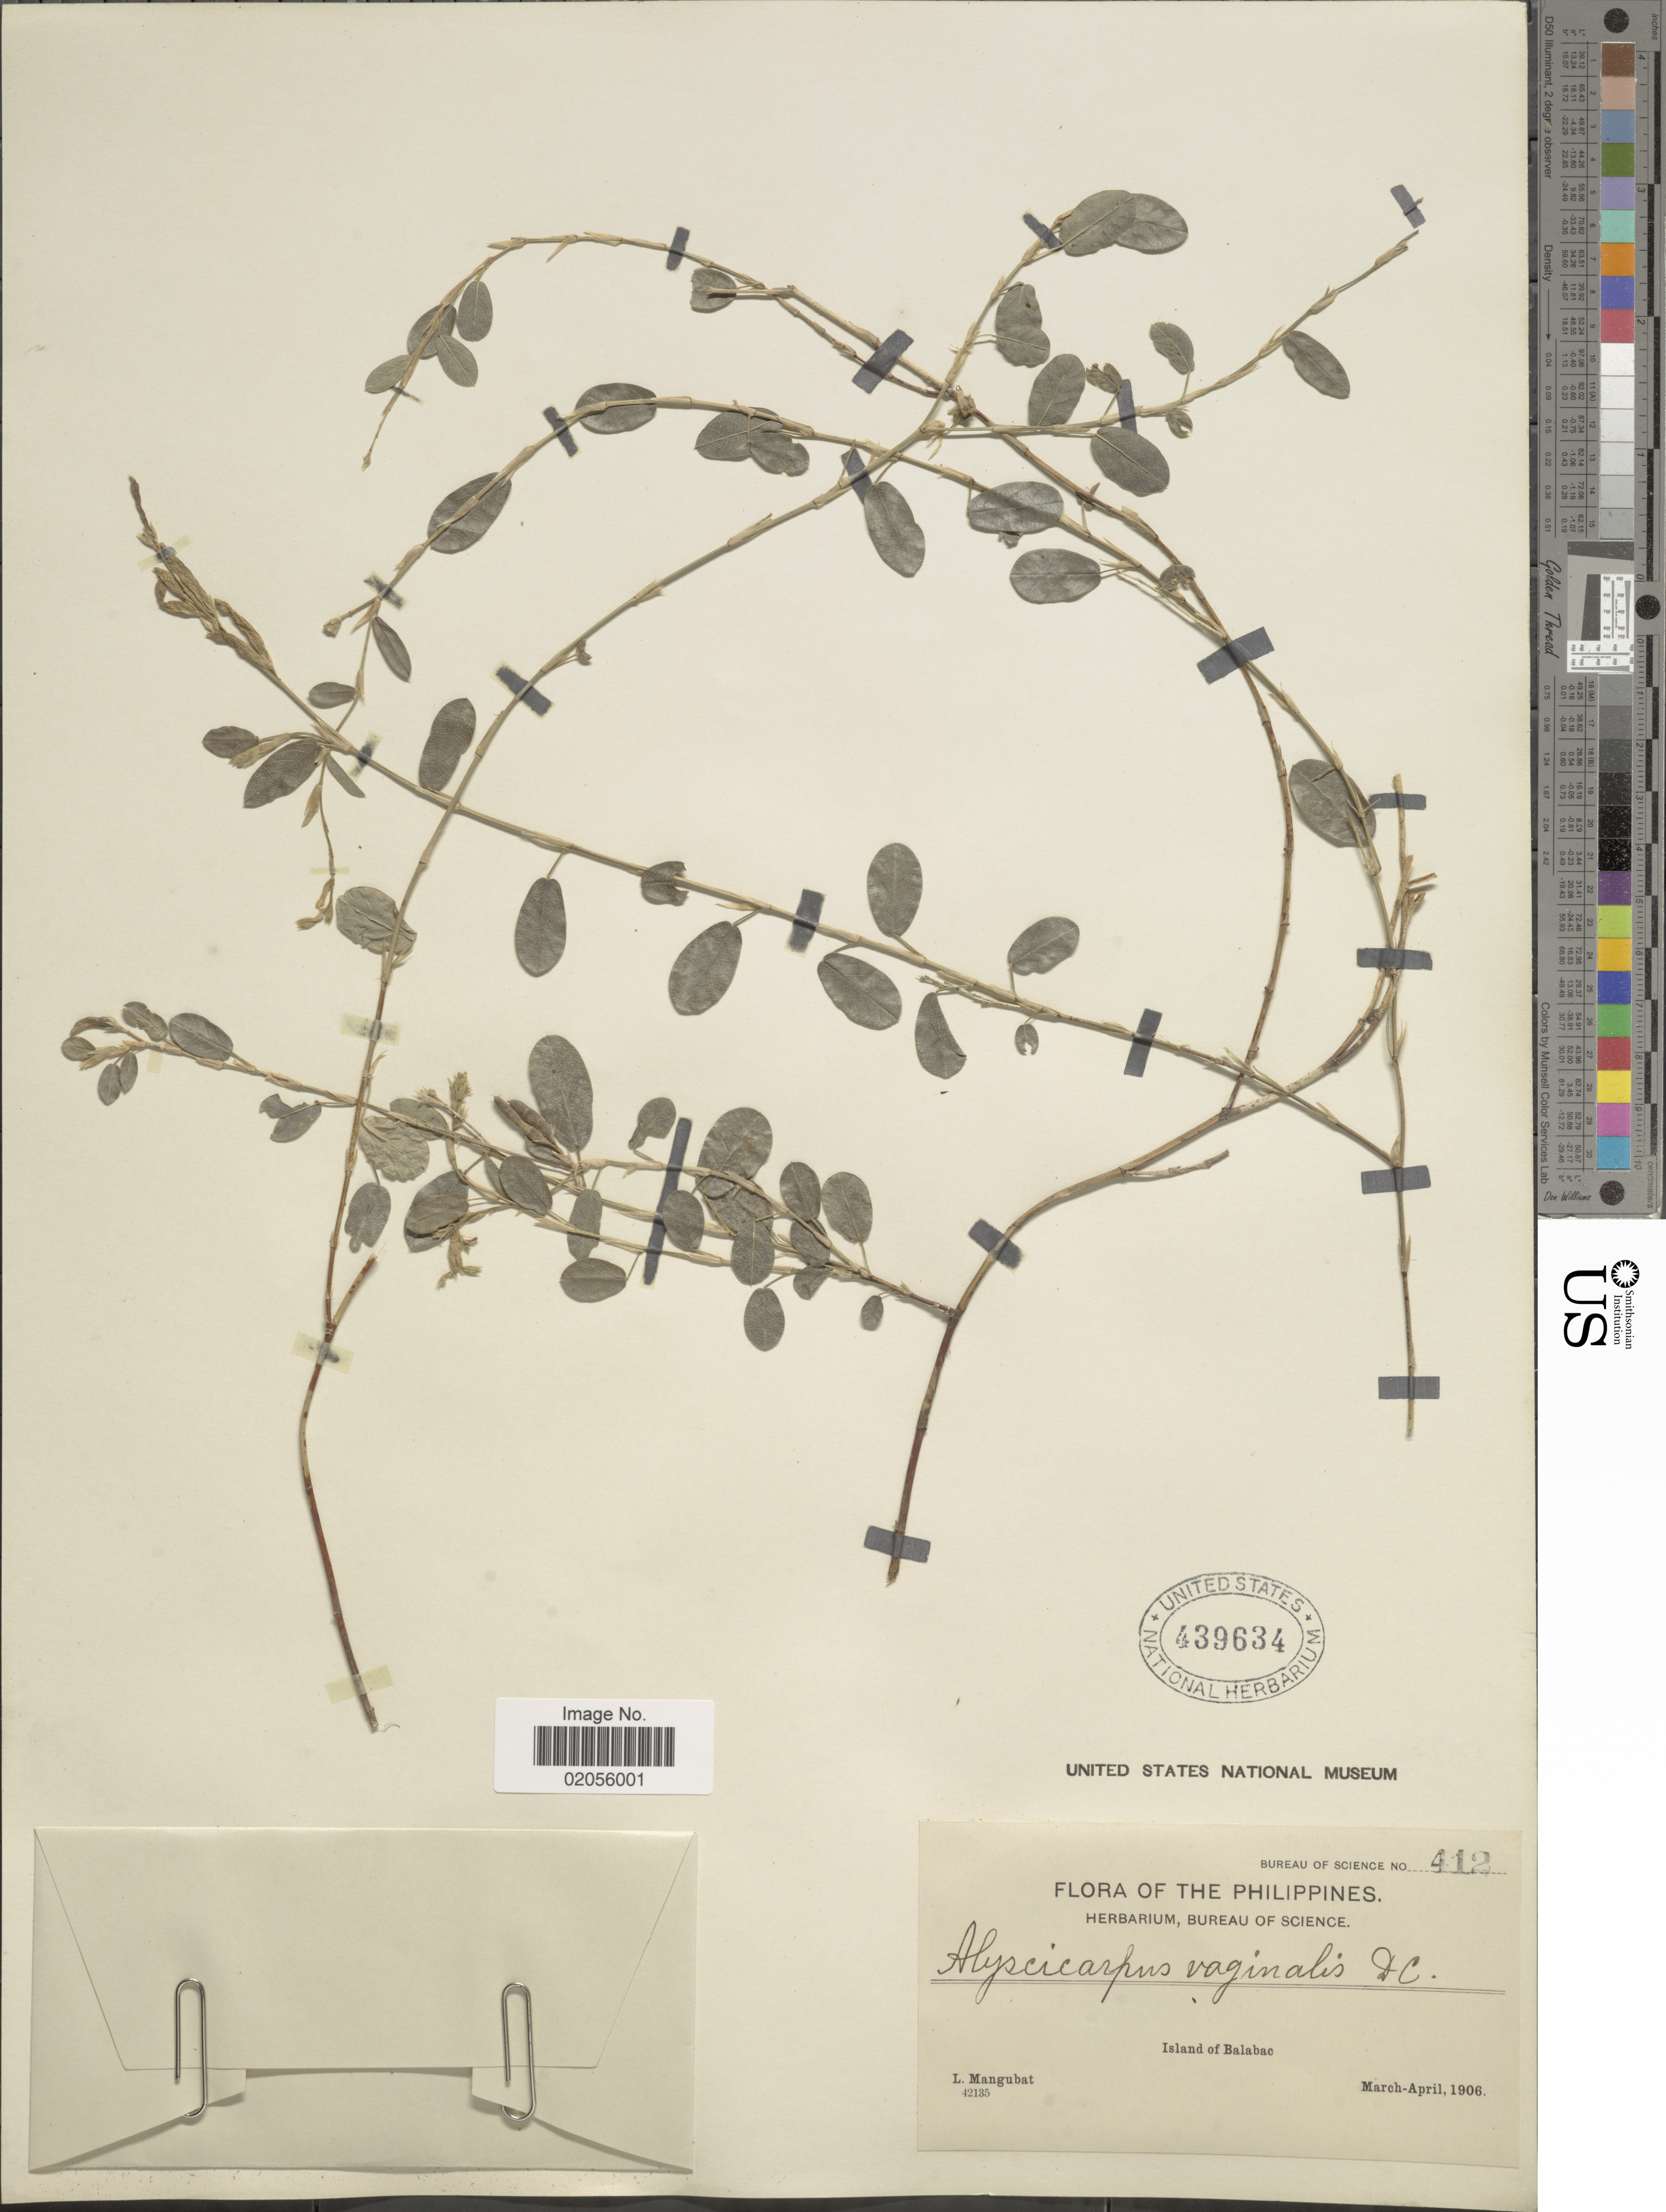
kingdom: Plantae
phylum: Tracheophyta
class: Magnoliopsida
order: Fabales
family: Fabaceae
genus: Alysicarpus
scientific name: Alysicarpus vaginalis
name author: (L.) DC.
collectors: L. Mangubat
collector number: Bureau of Science 412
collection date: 1906-03/1906-04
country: Philippines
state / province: Mimaropa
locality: Island of Balabac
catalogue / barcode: US 439634